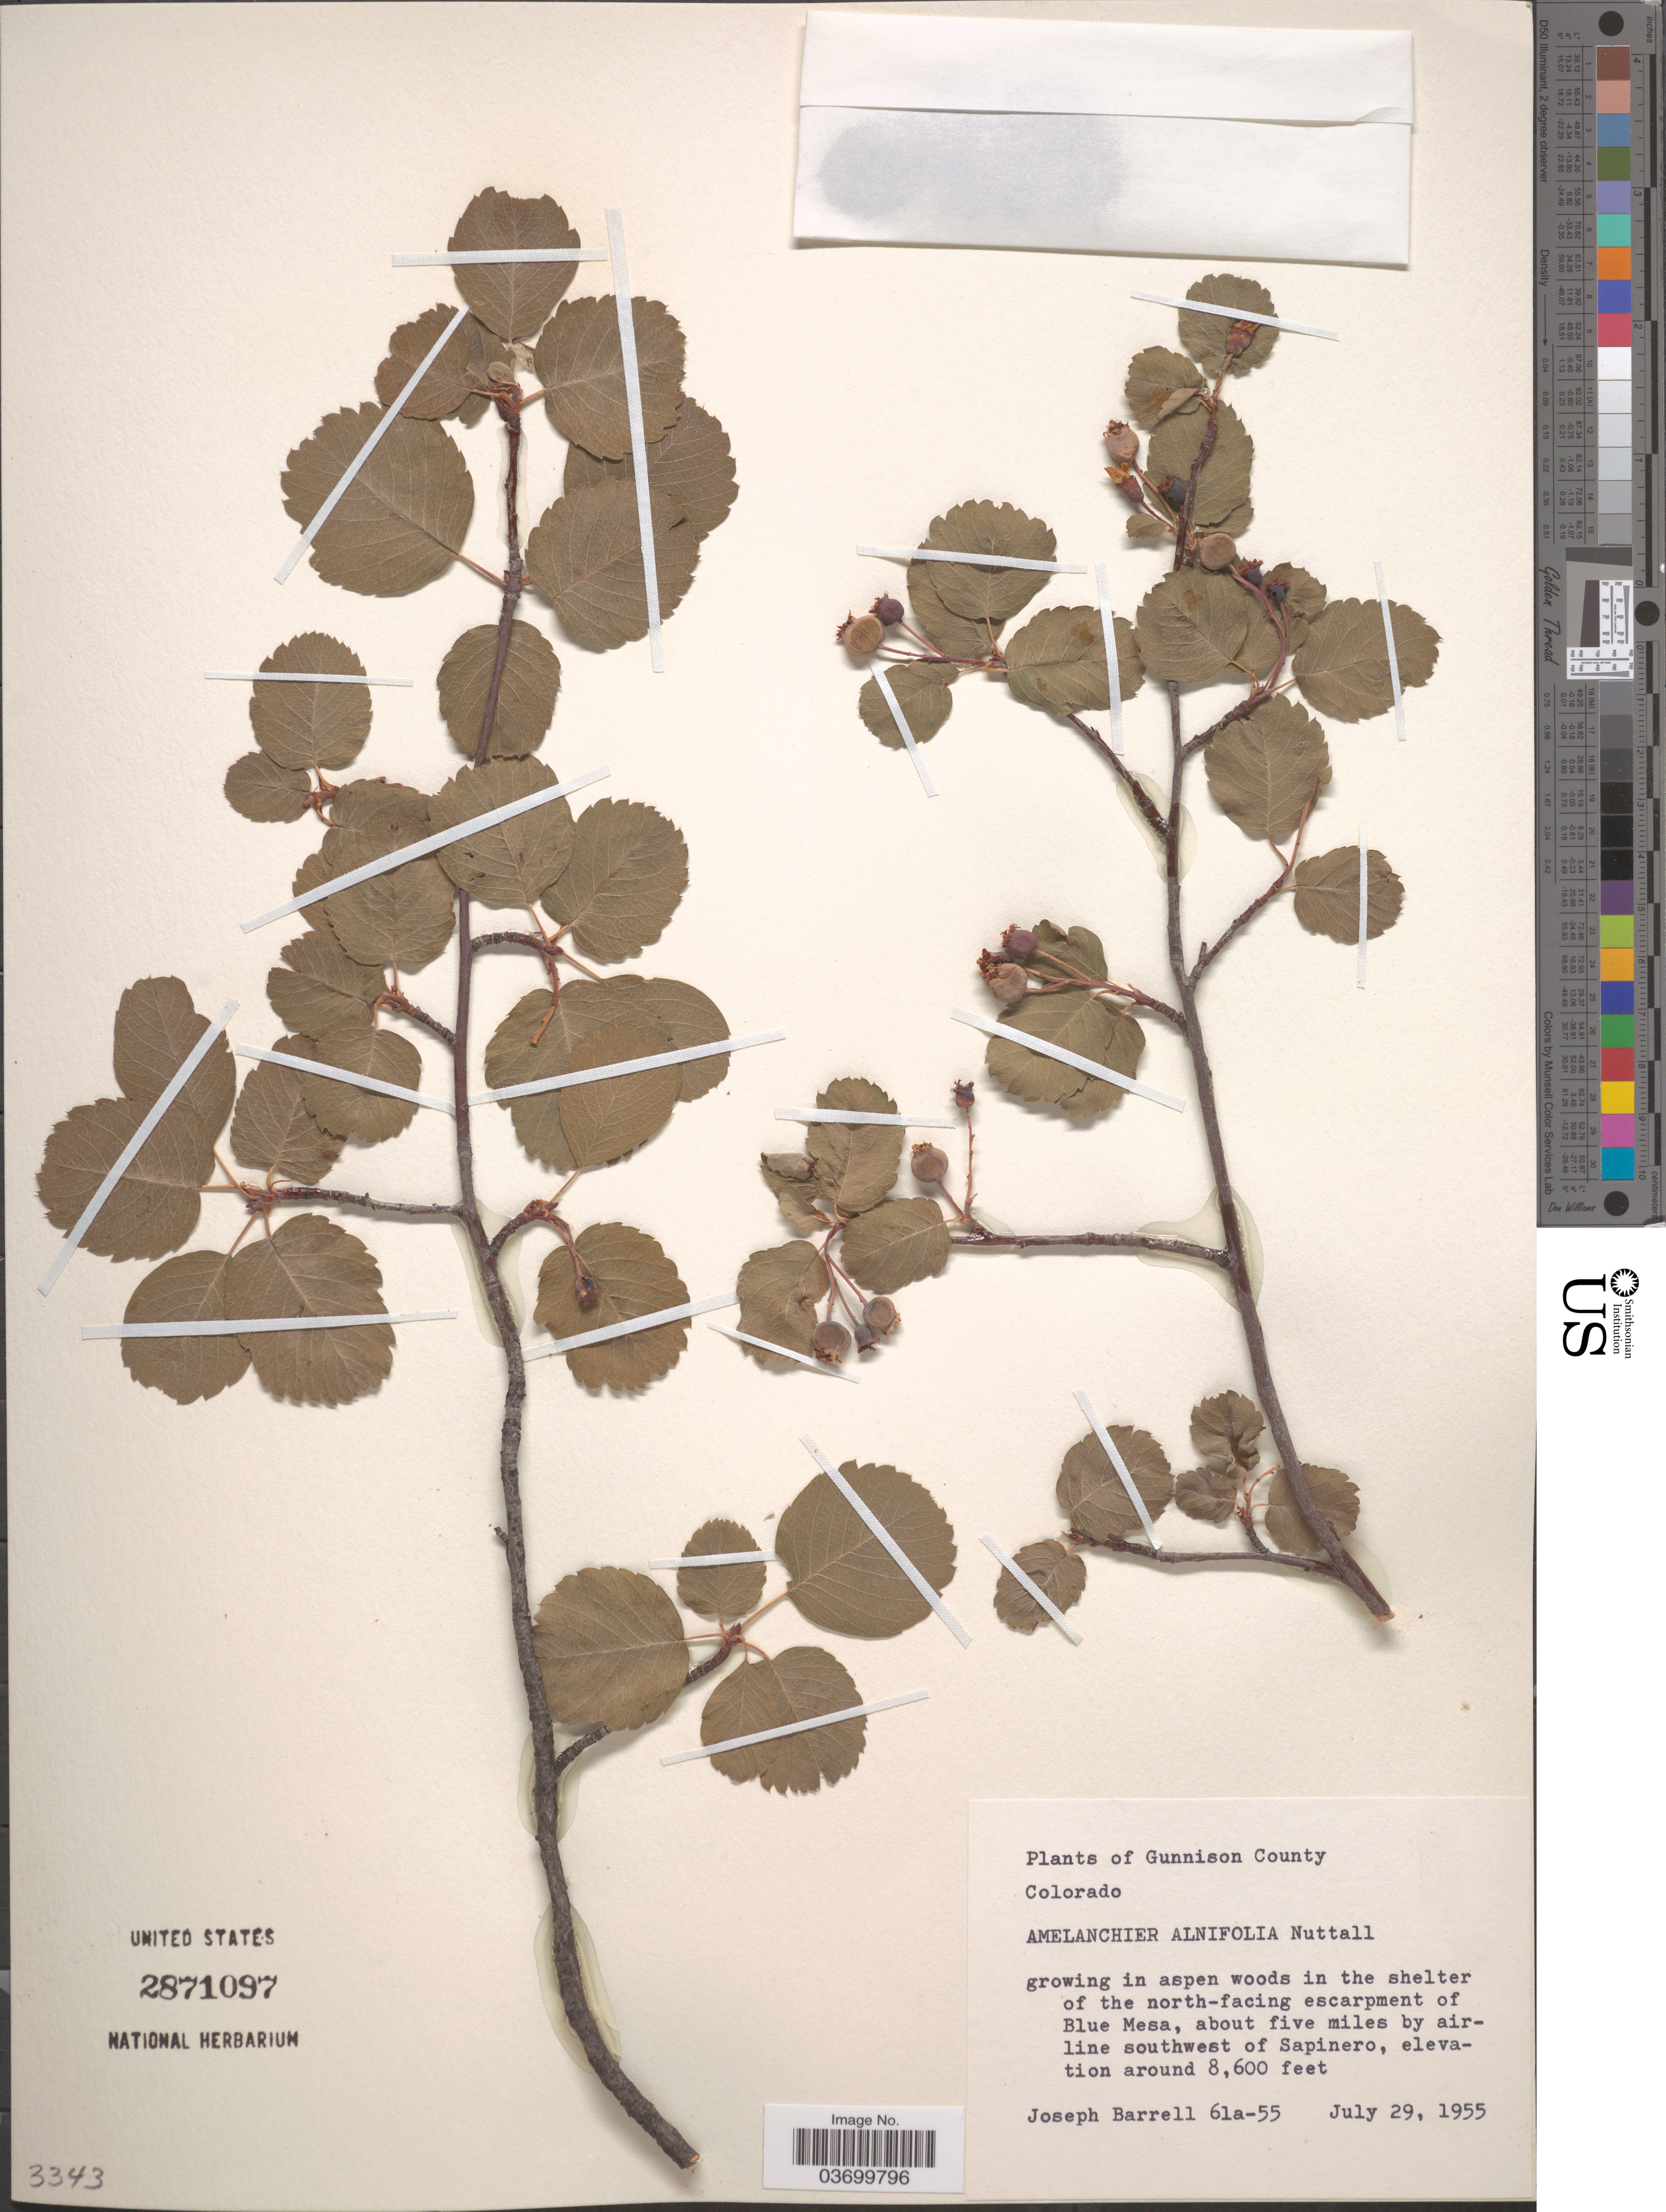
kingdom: Plantae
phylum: Tracheophyta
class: Magnoliopsida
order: Rosales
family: Rosaceae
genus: Amelanchier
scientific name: Amelanchier alnifolia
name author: (Nutt.) Nutt. ex M. Roem.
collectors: J. Barrell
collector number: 61a-55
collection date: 1955-07-29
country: United States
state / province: Colorado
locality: Gunnison County. In the shelter of the north-facing escarpment of Blue Mesa, about five miles by airline southwest of Sapinero.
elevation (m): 2621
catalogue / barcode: US 2871097